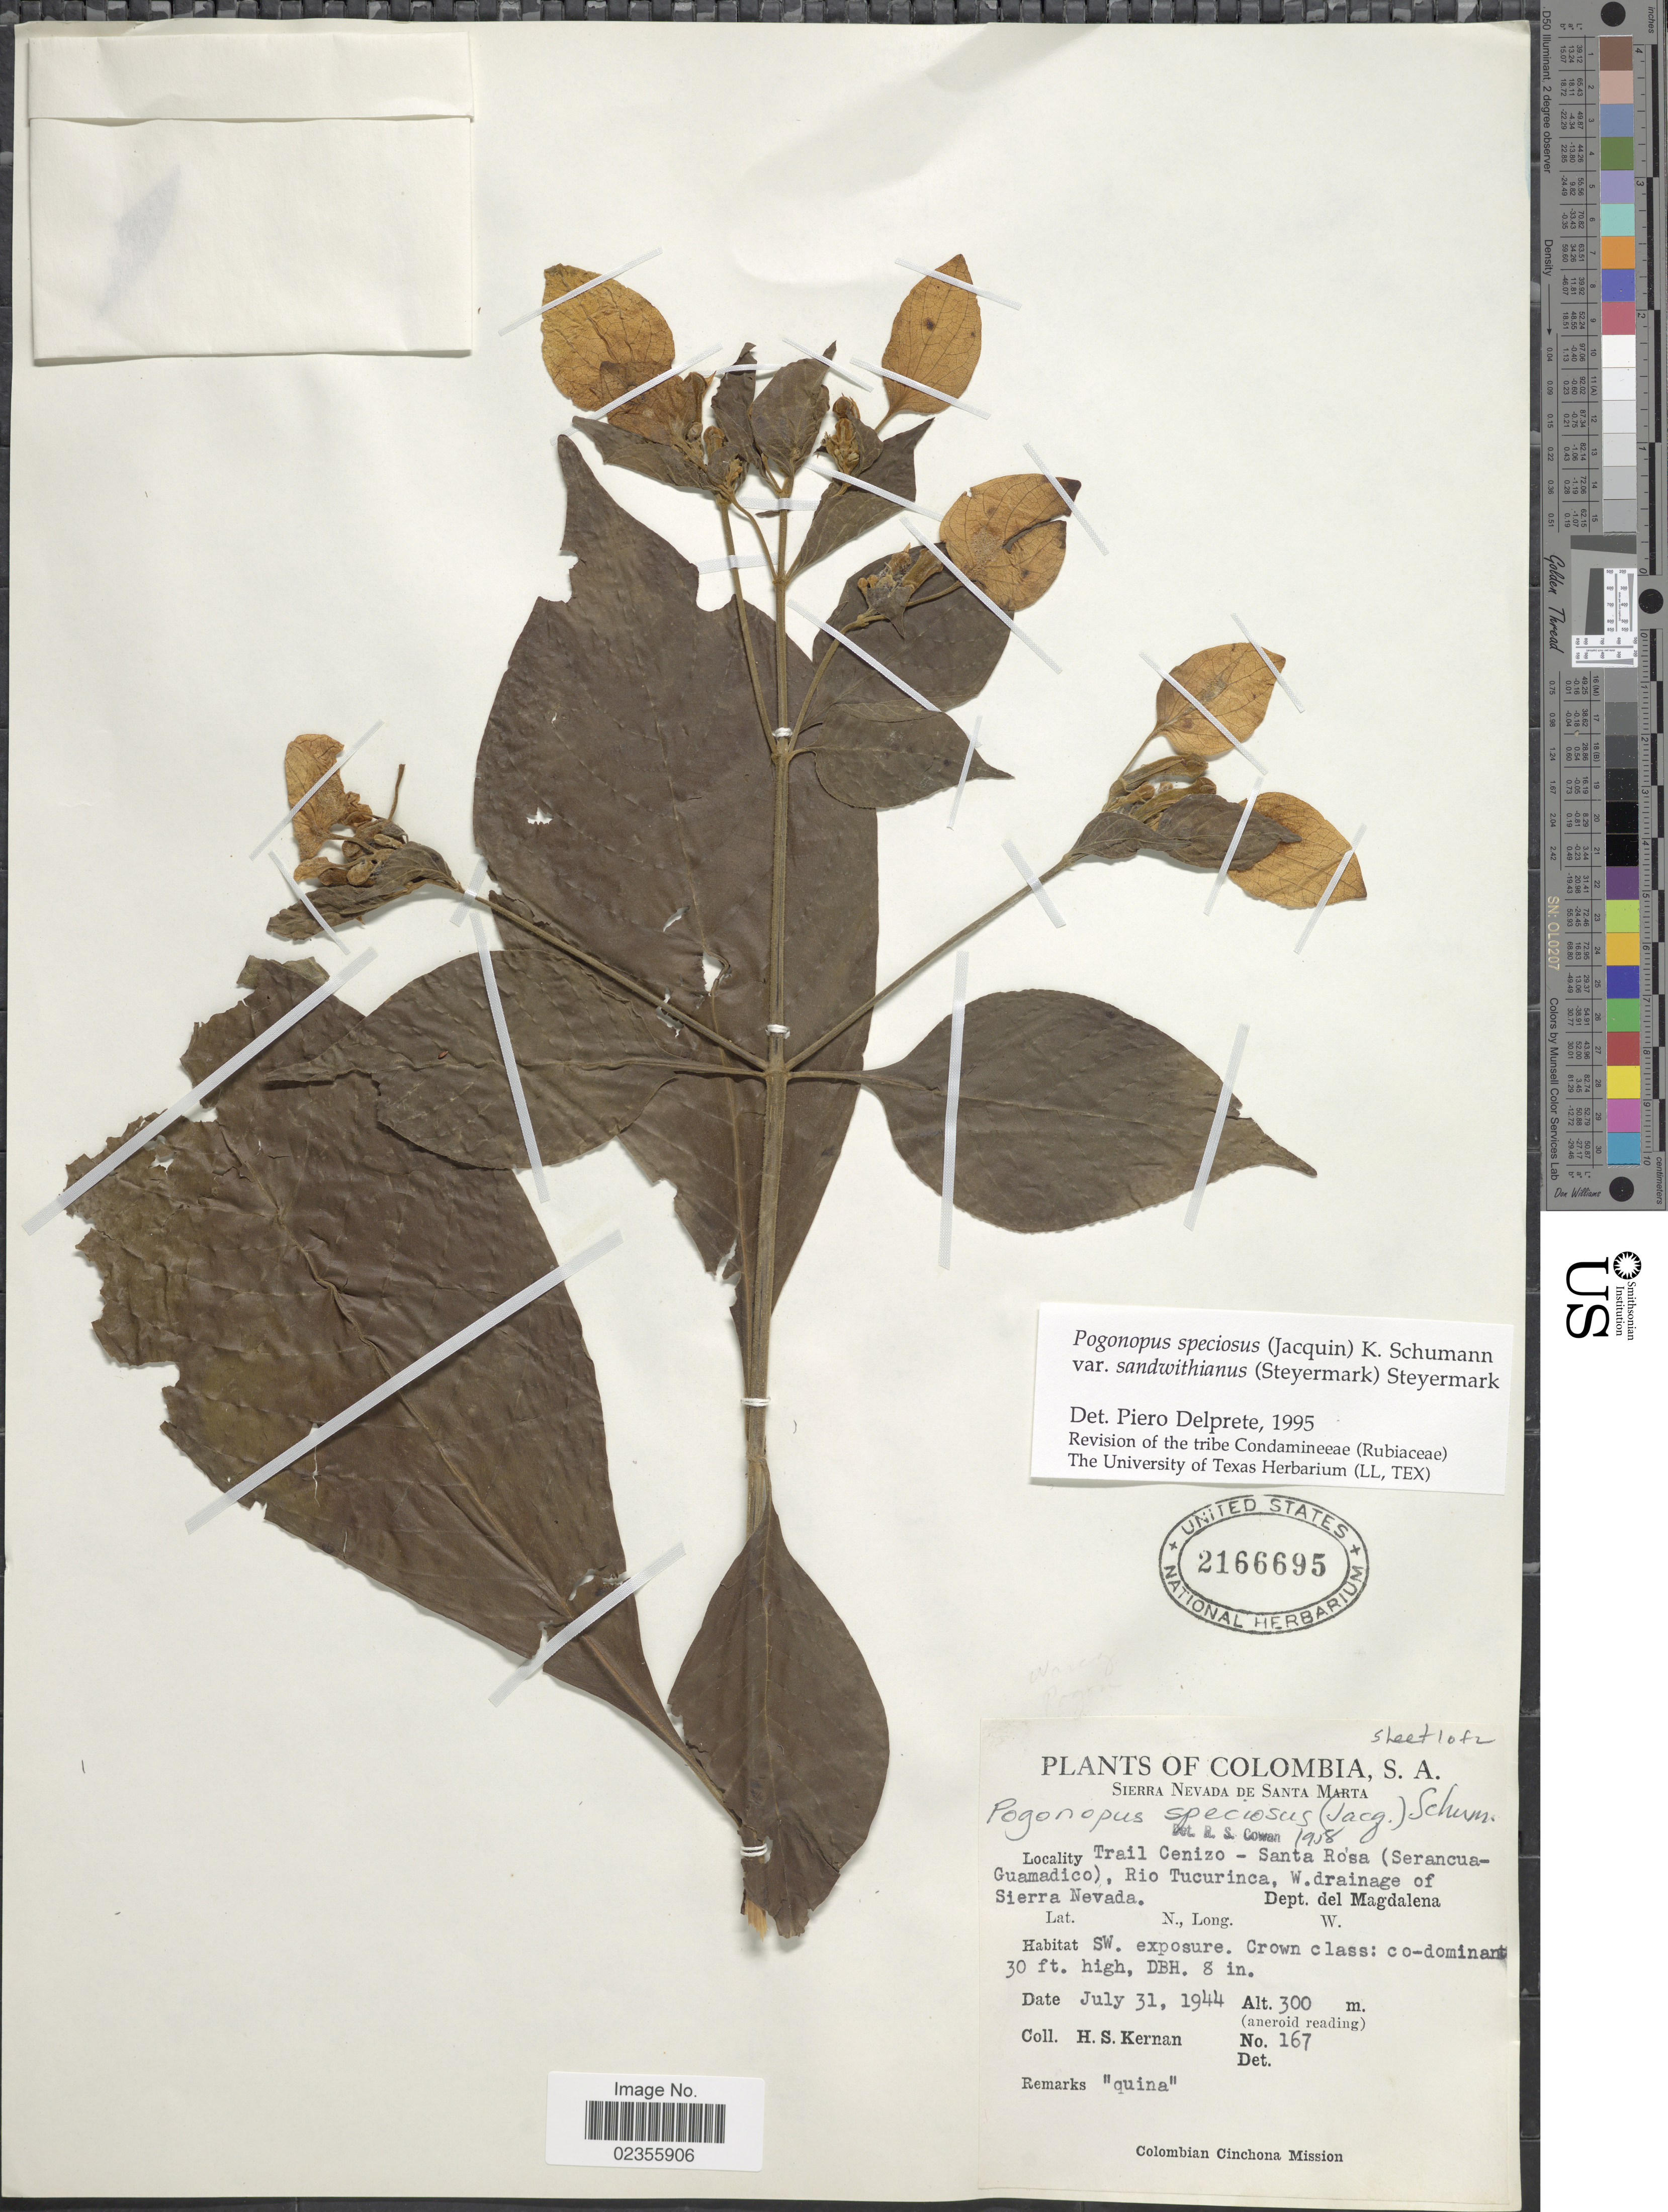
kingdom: Plantae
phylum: Tracheophyta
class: Magnoliopsida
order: Gentianales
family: Rubiaceae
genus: Pogonopus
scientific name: Pogonopus speciosus var. sandwithianus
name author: (Steyerm.) Steyerm.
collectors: H. Kernan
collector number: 167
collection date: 1944-07-31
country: Colombia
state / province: Magdalena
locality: Sierra Nevada de Santa Marta. Trail Cenizo - Santa Rosa (Serancua-Guamadico), Rio Tucurinca, W. drainage of Sierra Nevada. Dept. del Magdalena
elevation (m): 300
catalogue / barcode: US 2166695